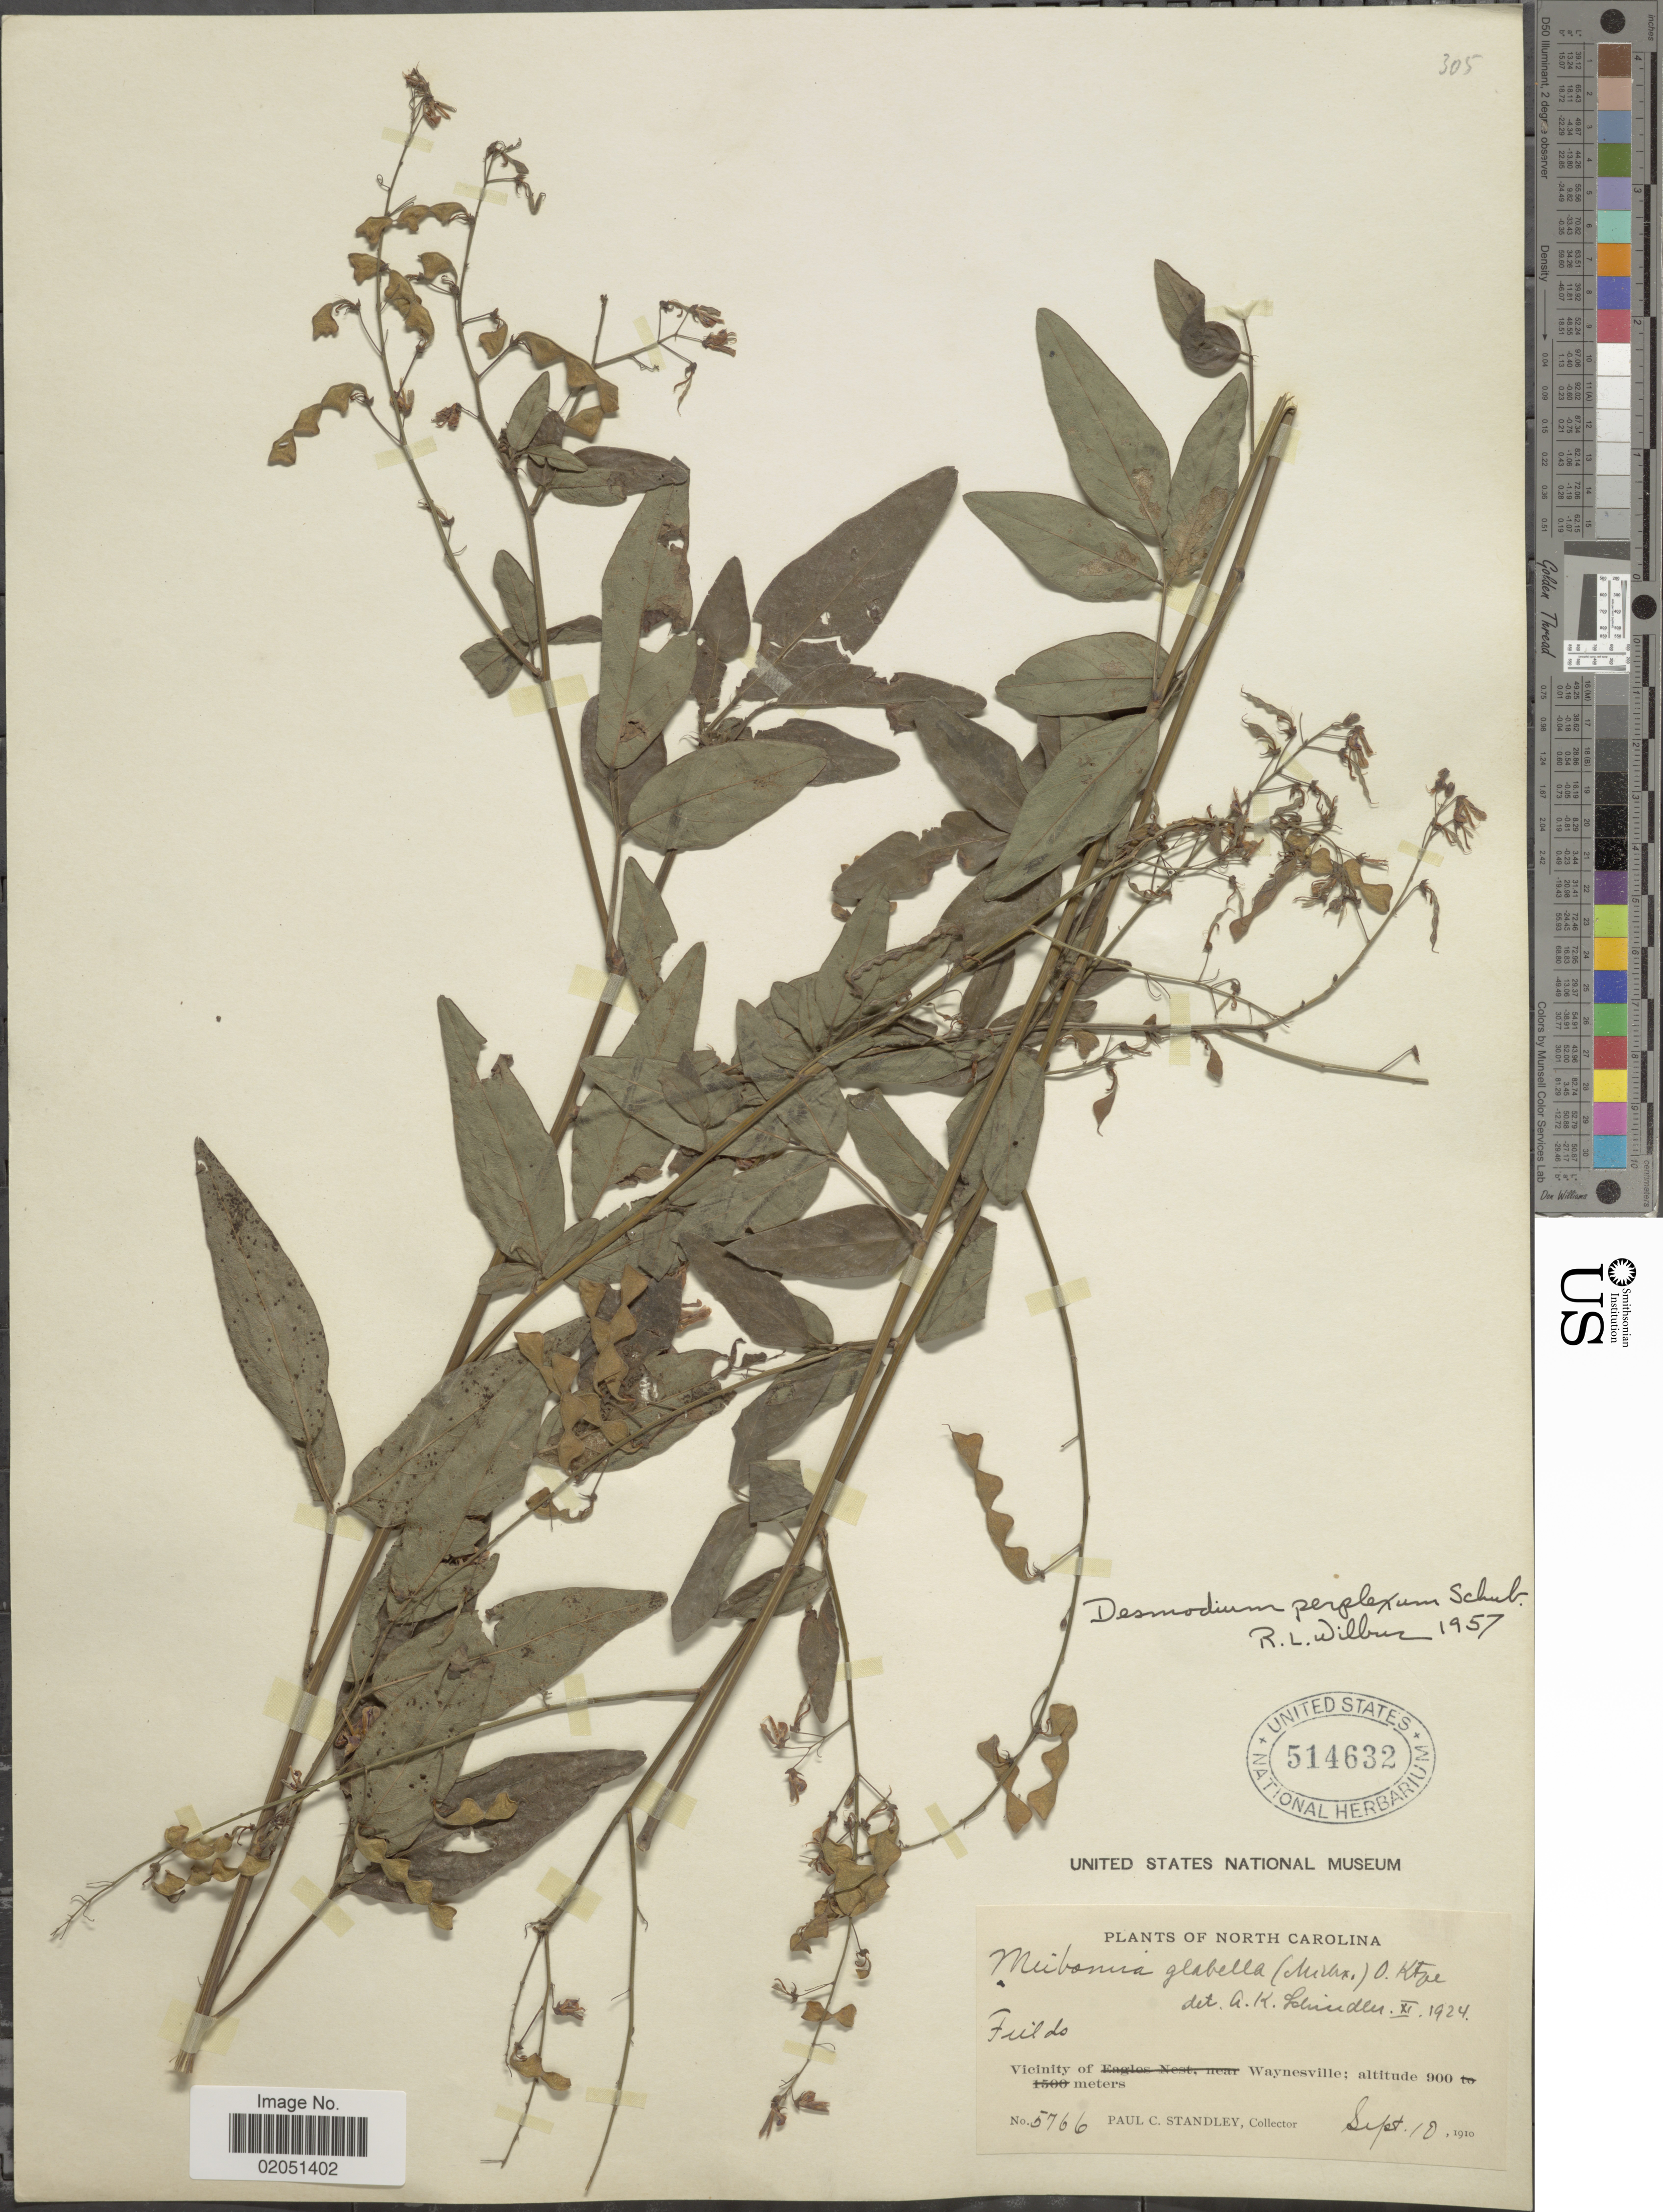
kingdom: Plantae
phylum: Tracheophyta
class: Magnoliopsida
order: Fabales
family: Fabaceae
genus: Desmodium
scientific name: Desmodium perplexum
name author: B.G. Schub.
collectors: P. C. Standley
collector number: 5766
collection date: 1910-09-10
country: United States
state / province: North Carolina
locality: Fields, Vicinity of Waynesville.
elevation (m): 900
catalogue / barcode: US 514632